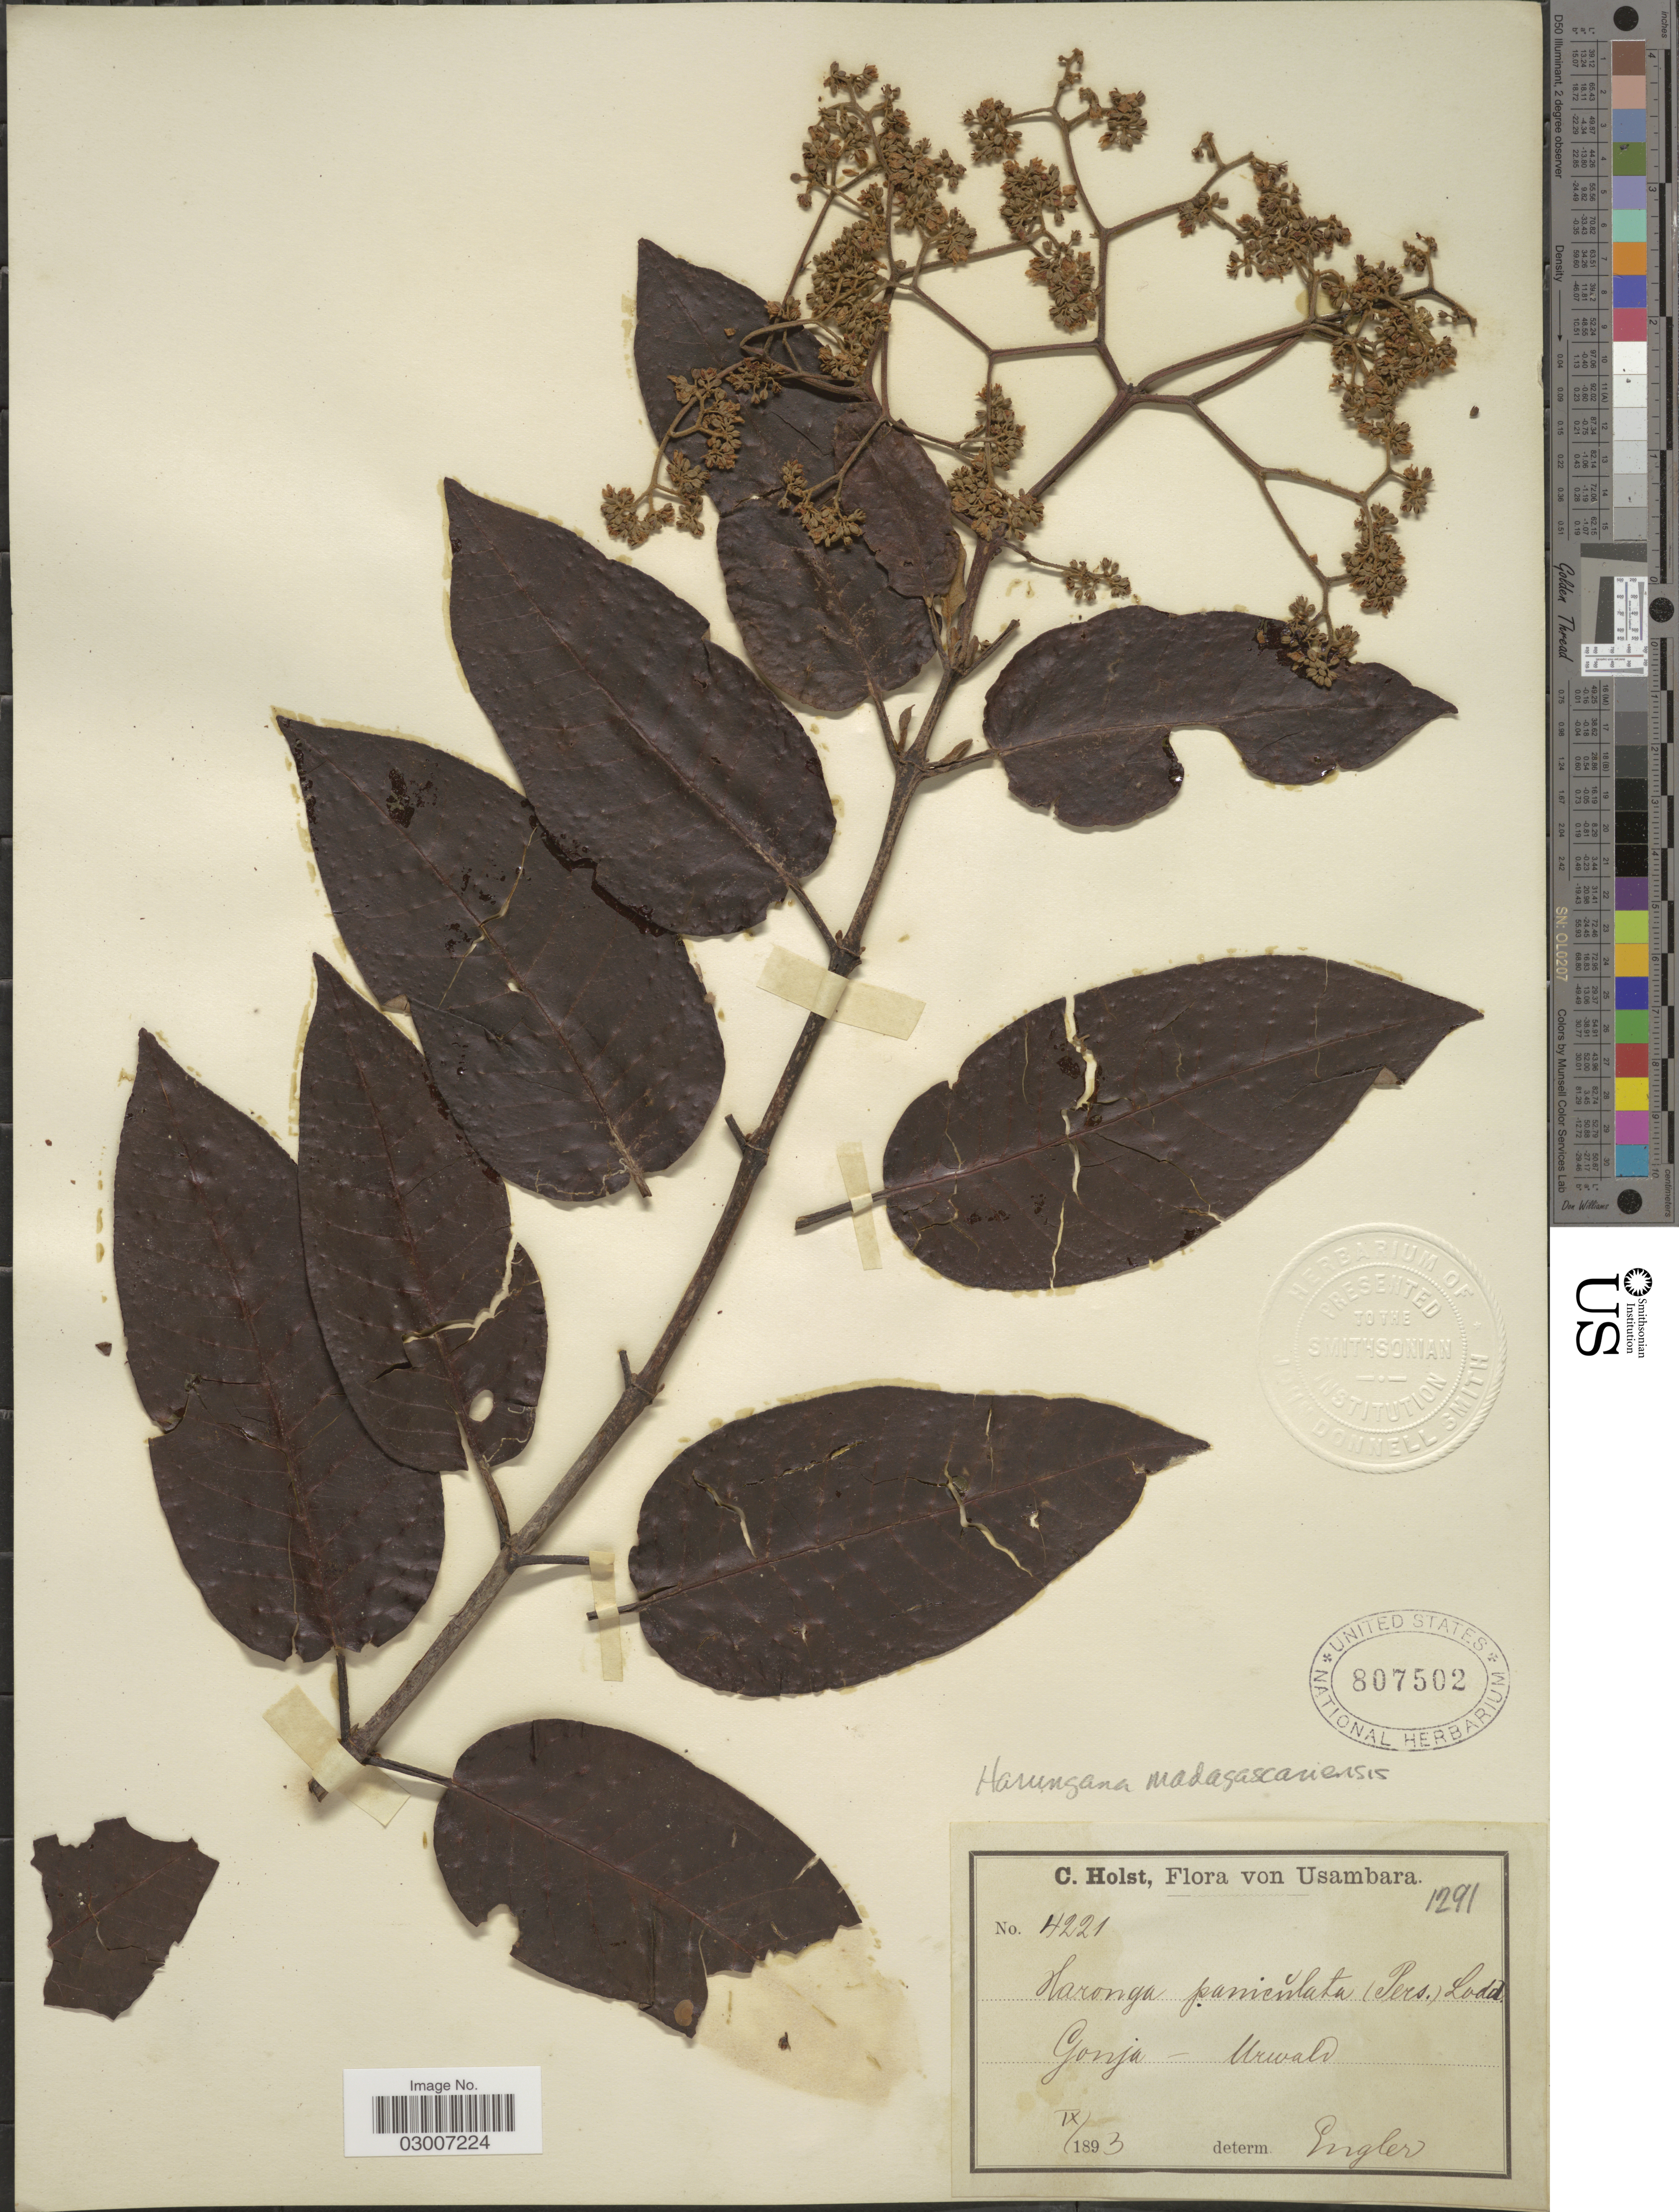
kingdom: Plantae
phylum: Tracheophyta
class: Magnoliopsida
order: Malpighiales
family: Hypericaceae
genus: Harungana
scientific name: Harungana madagascariensis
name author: Lam. ex Poir.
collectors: C. H. Holst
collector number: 4221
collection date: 1893-09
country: Tanzania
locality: Usambara. Gonja - Urwald.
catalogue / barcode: US 807502